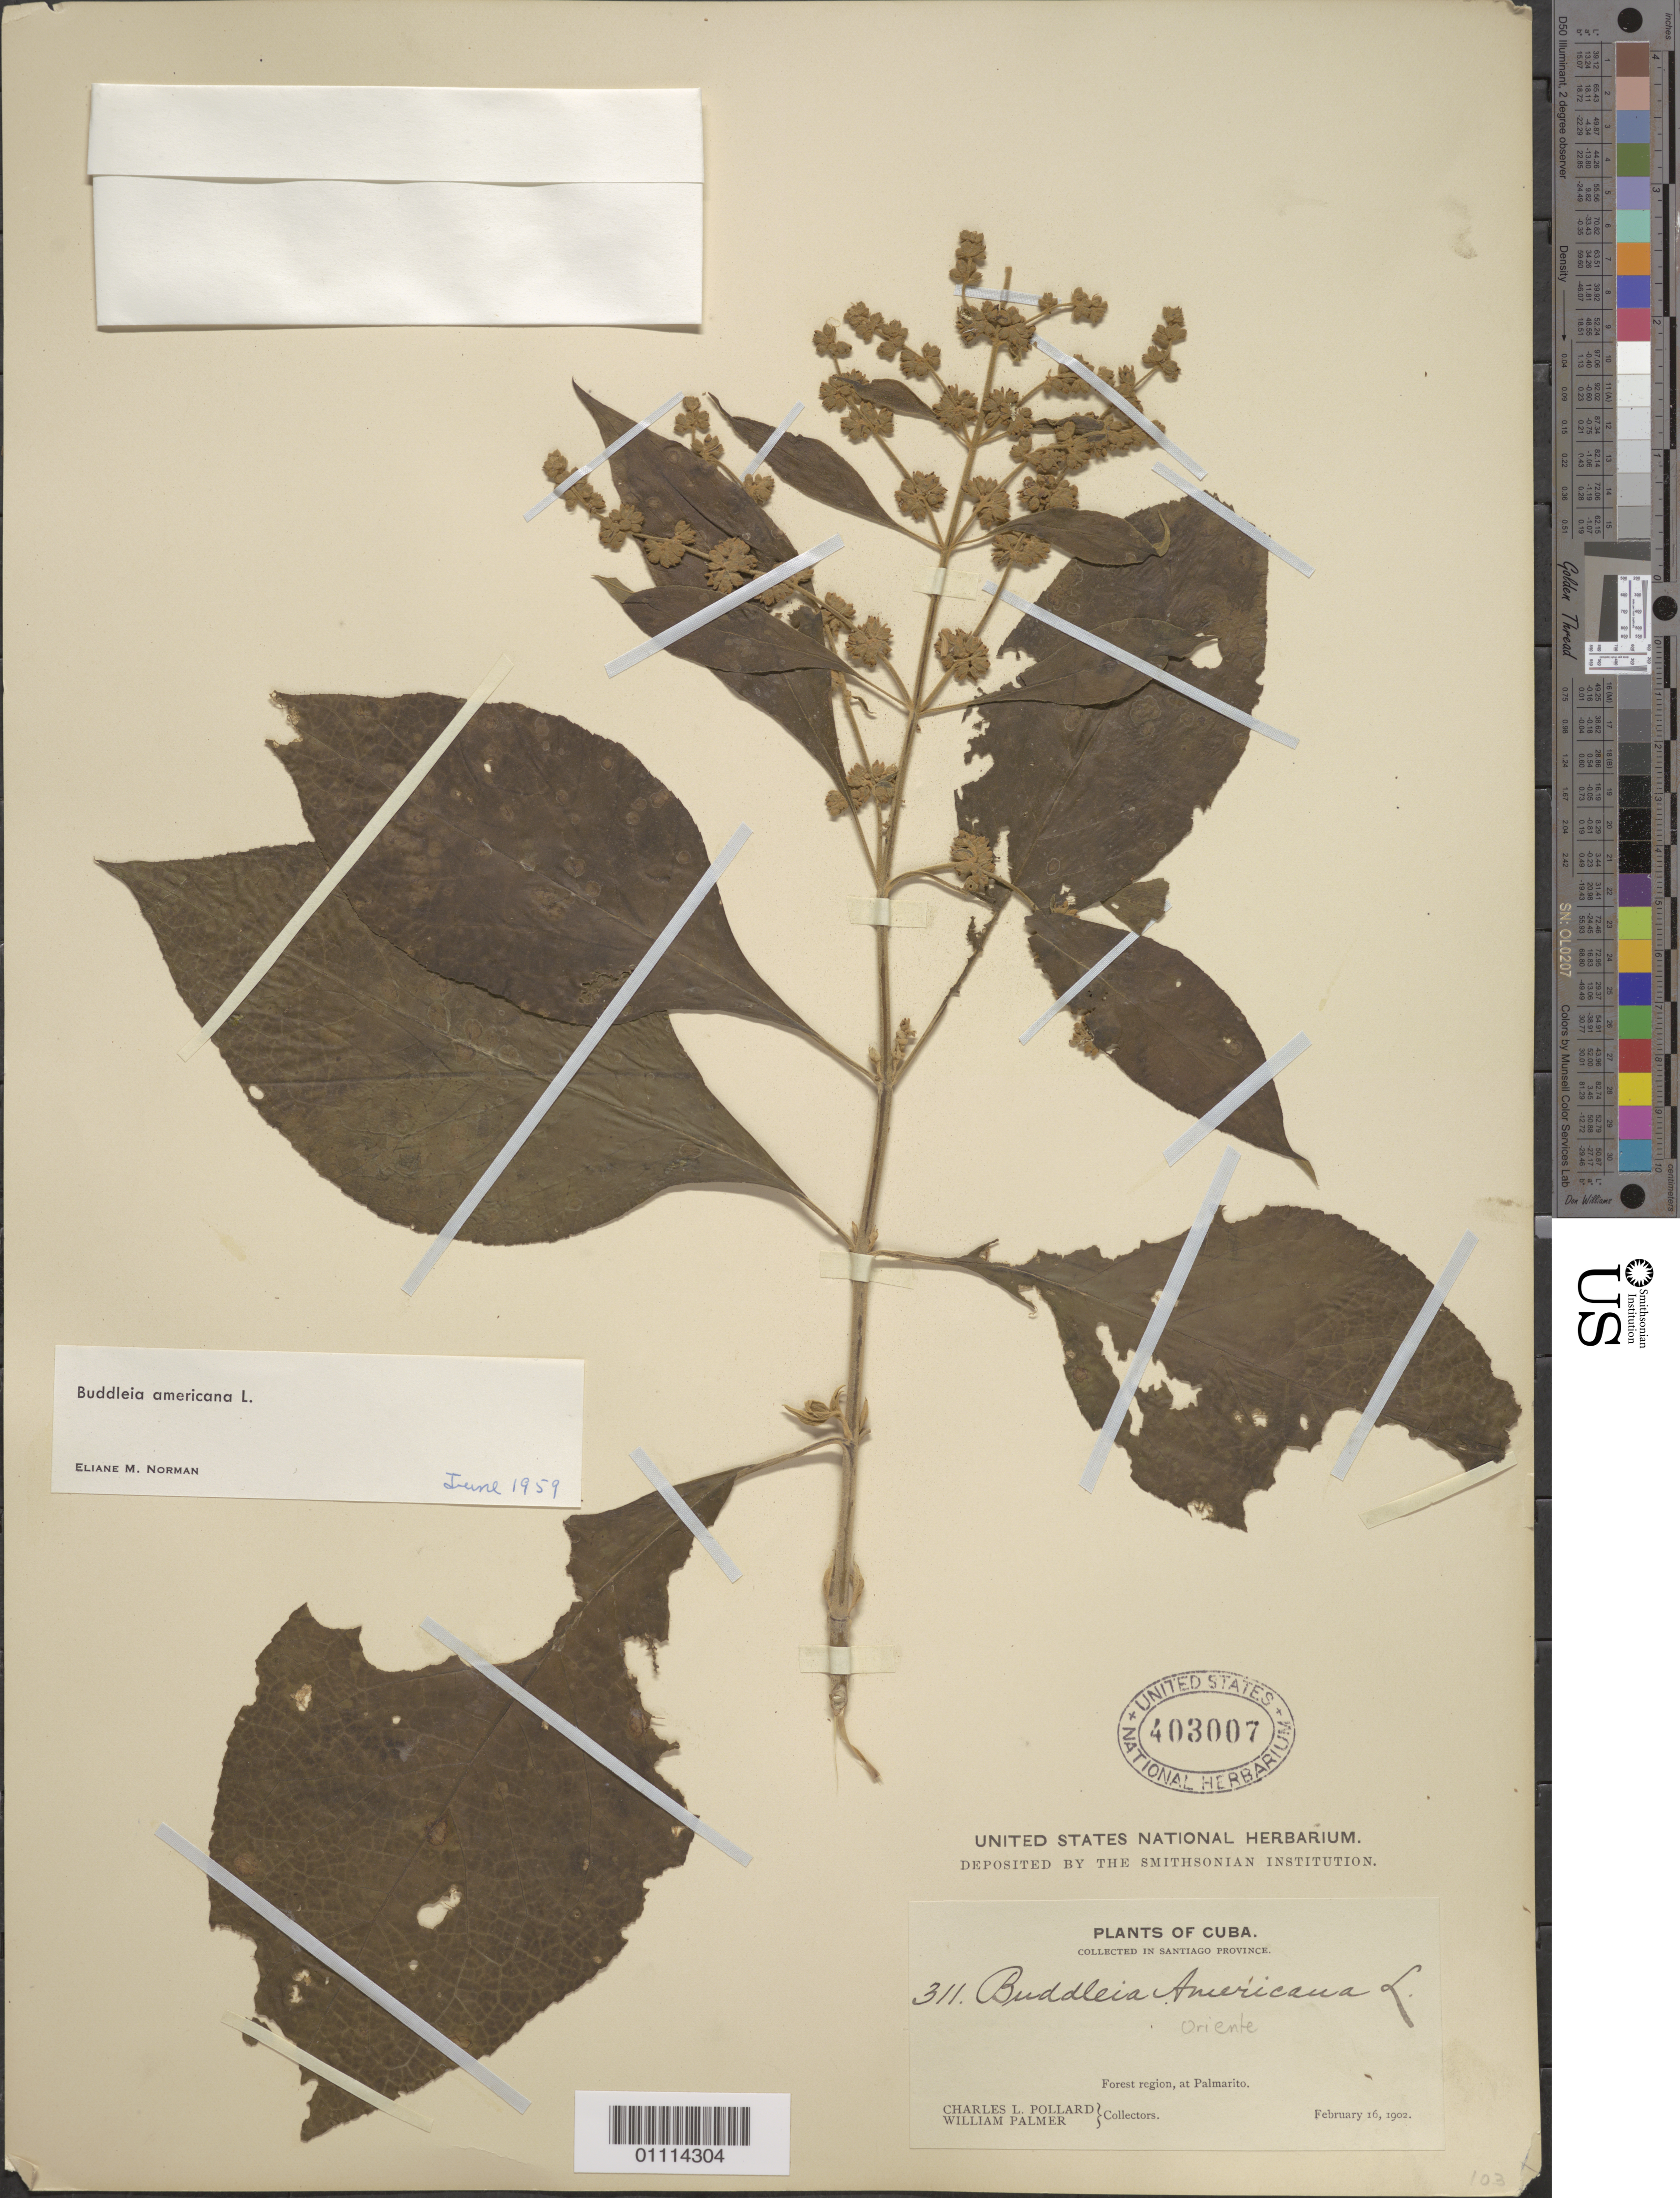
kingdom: Plantae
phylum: Tracheophyta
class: Magnoliopsida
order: Lamiales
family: Scrophulariaceae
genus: Buddleja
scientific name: Buddleja americana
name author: L.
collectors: C. L. Pollard & W. Palmer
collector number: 311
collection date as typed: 16 Feb 1902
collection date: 1902-02-16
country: Cuba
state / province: Granma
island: Cuba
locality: Forest region, at Palmarito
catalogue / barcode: US 403007